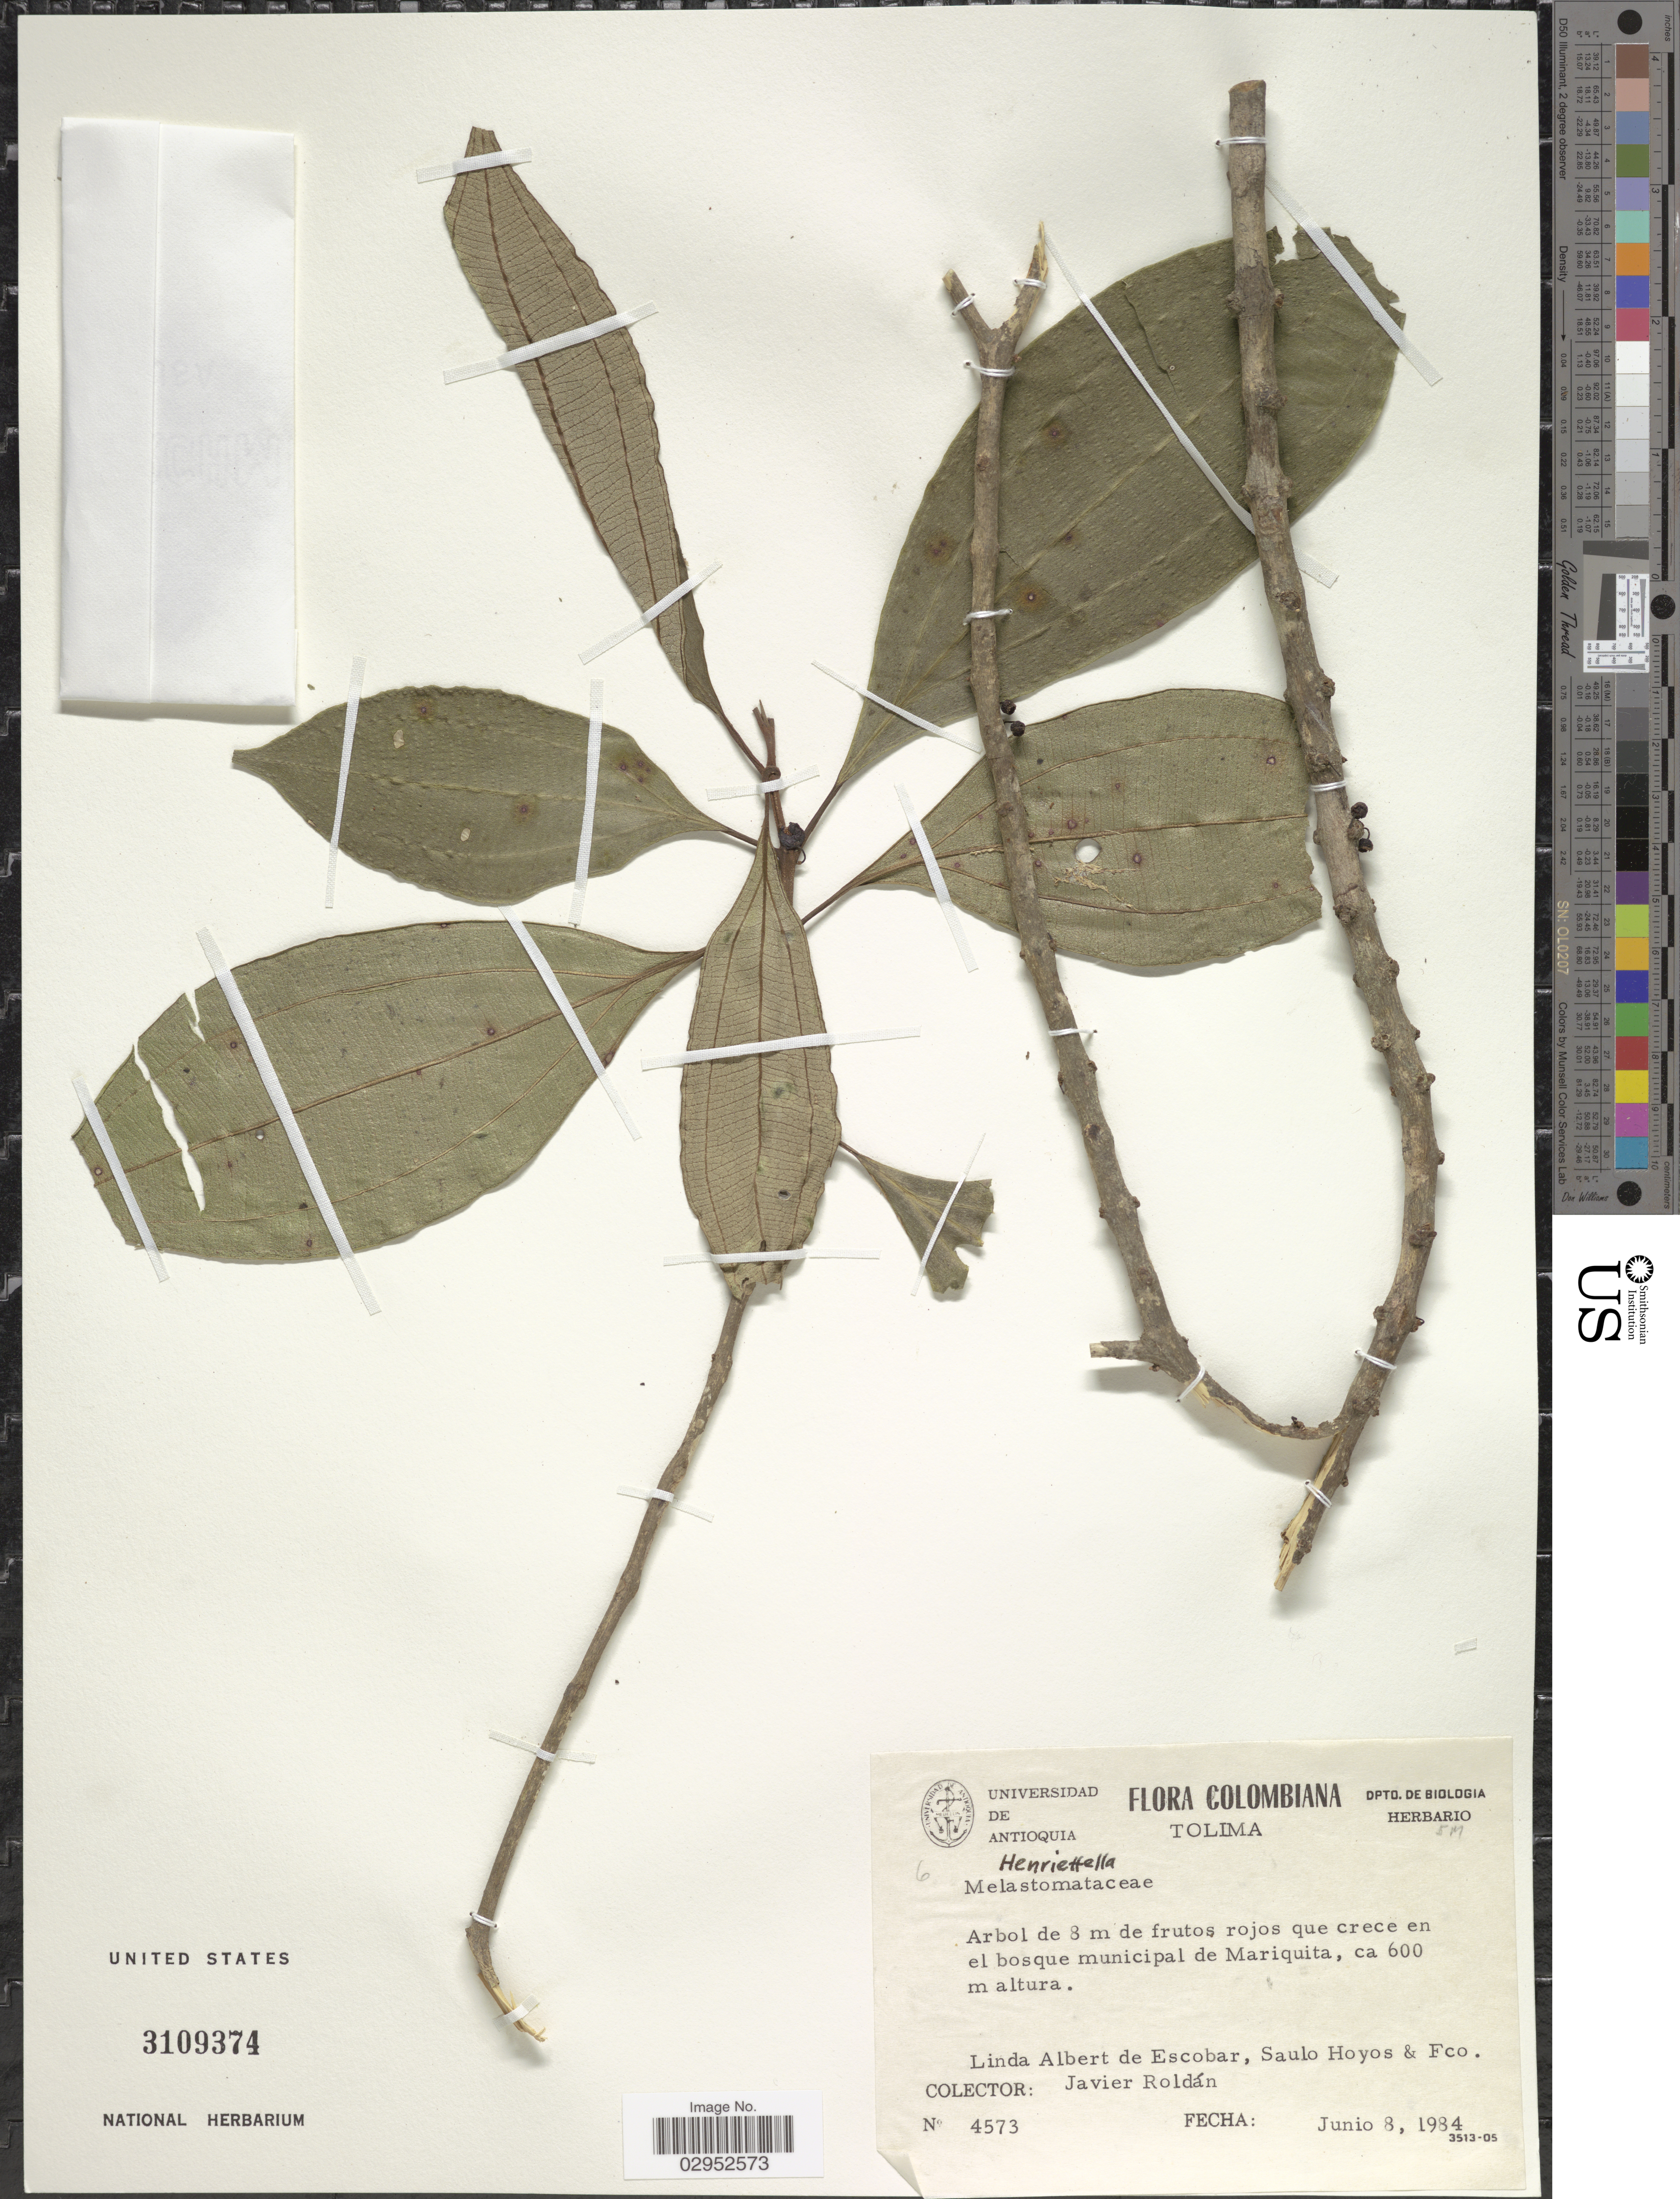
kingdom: Plantae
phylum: Tracheophyta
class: Magnoliopsida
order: Myrtales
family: Melastomataceae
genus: Henriettea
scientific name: Henriettea sp.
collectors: L. K. de Escobar, S. Hoyos & F. J. Roldán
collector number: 4573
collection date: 1984-06-08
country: Colombia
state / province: Tolima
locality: El bosque municipal de Mariquita.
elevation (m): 600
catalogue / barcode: US 3109374